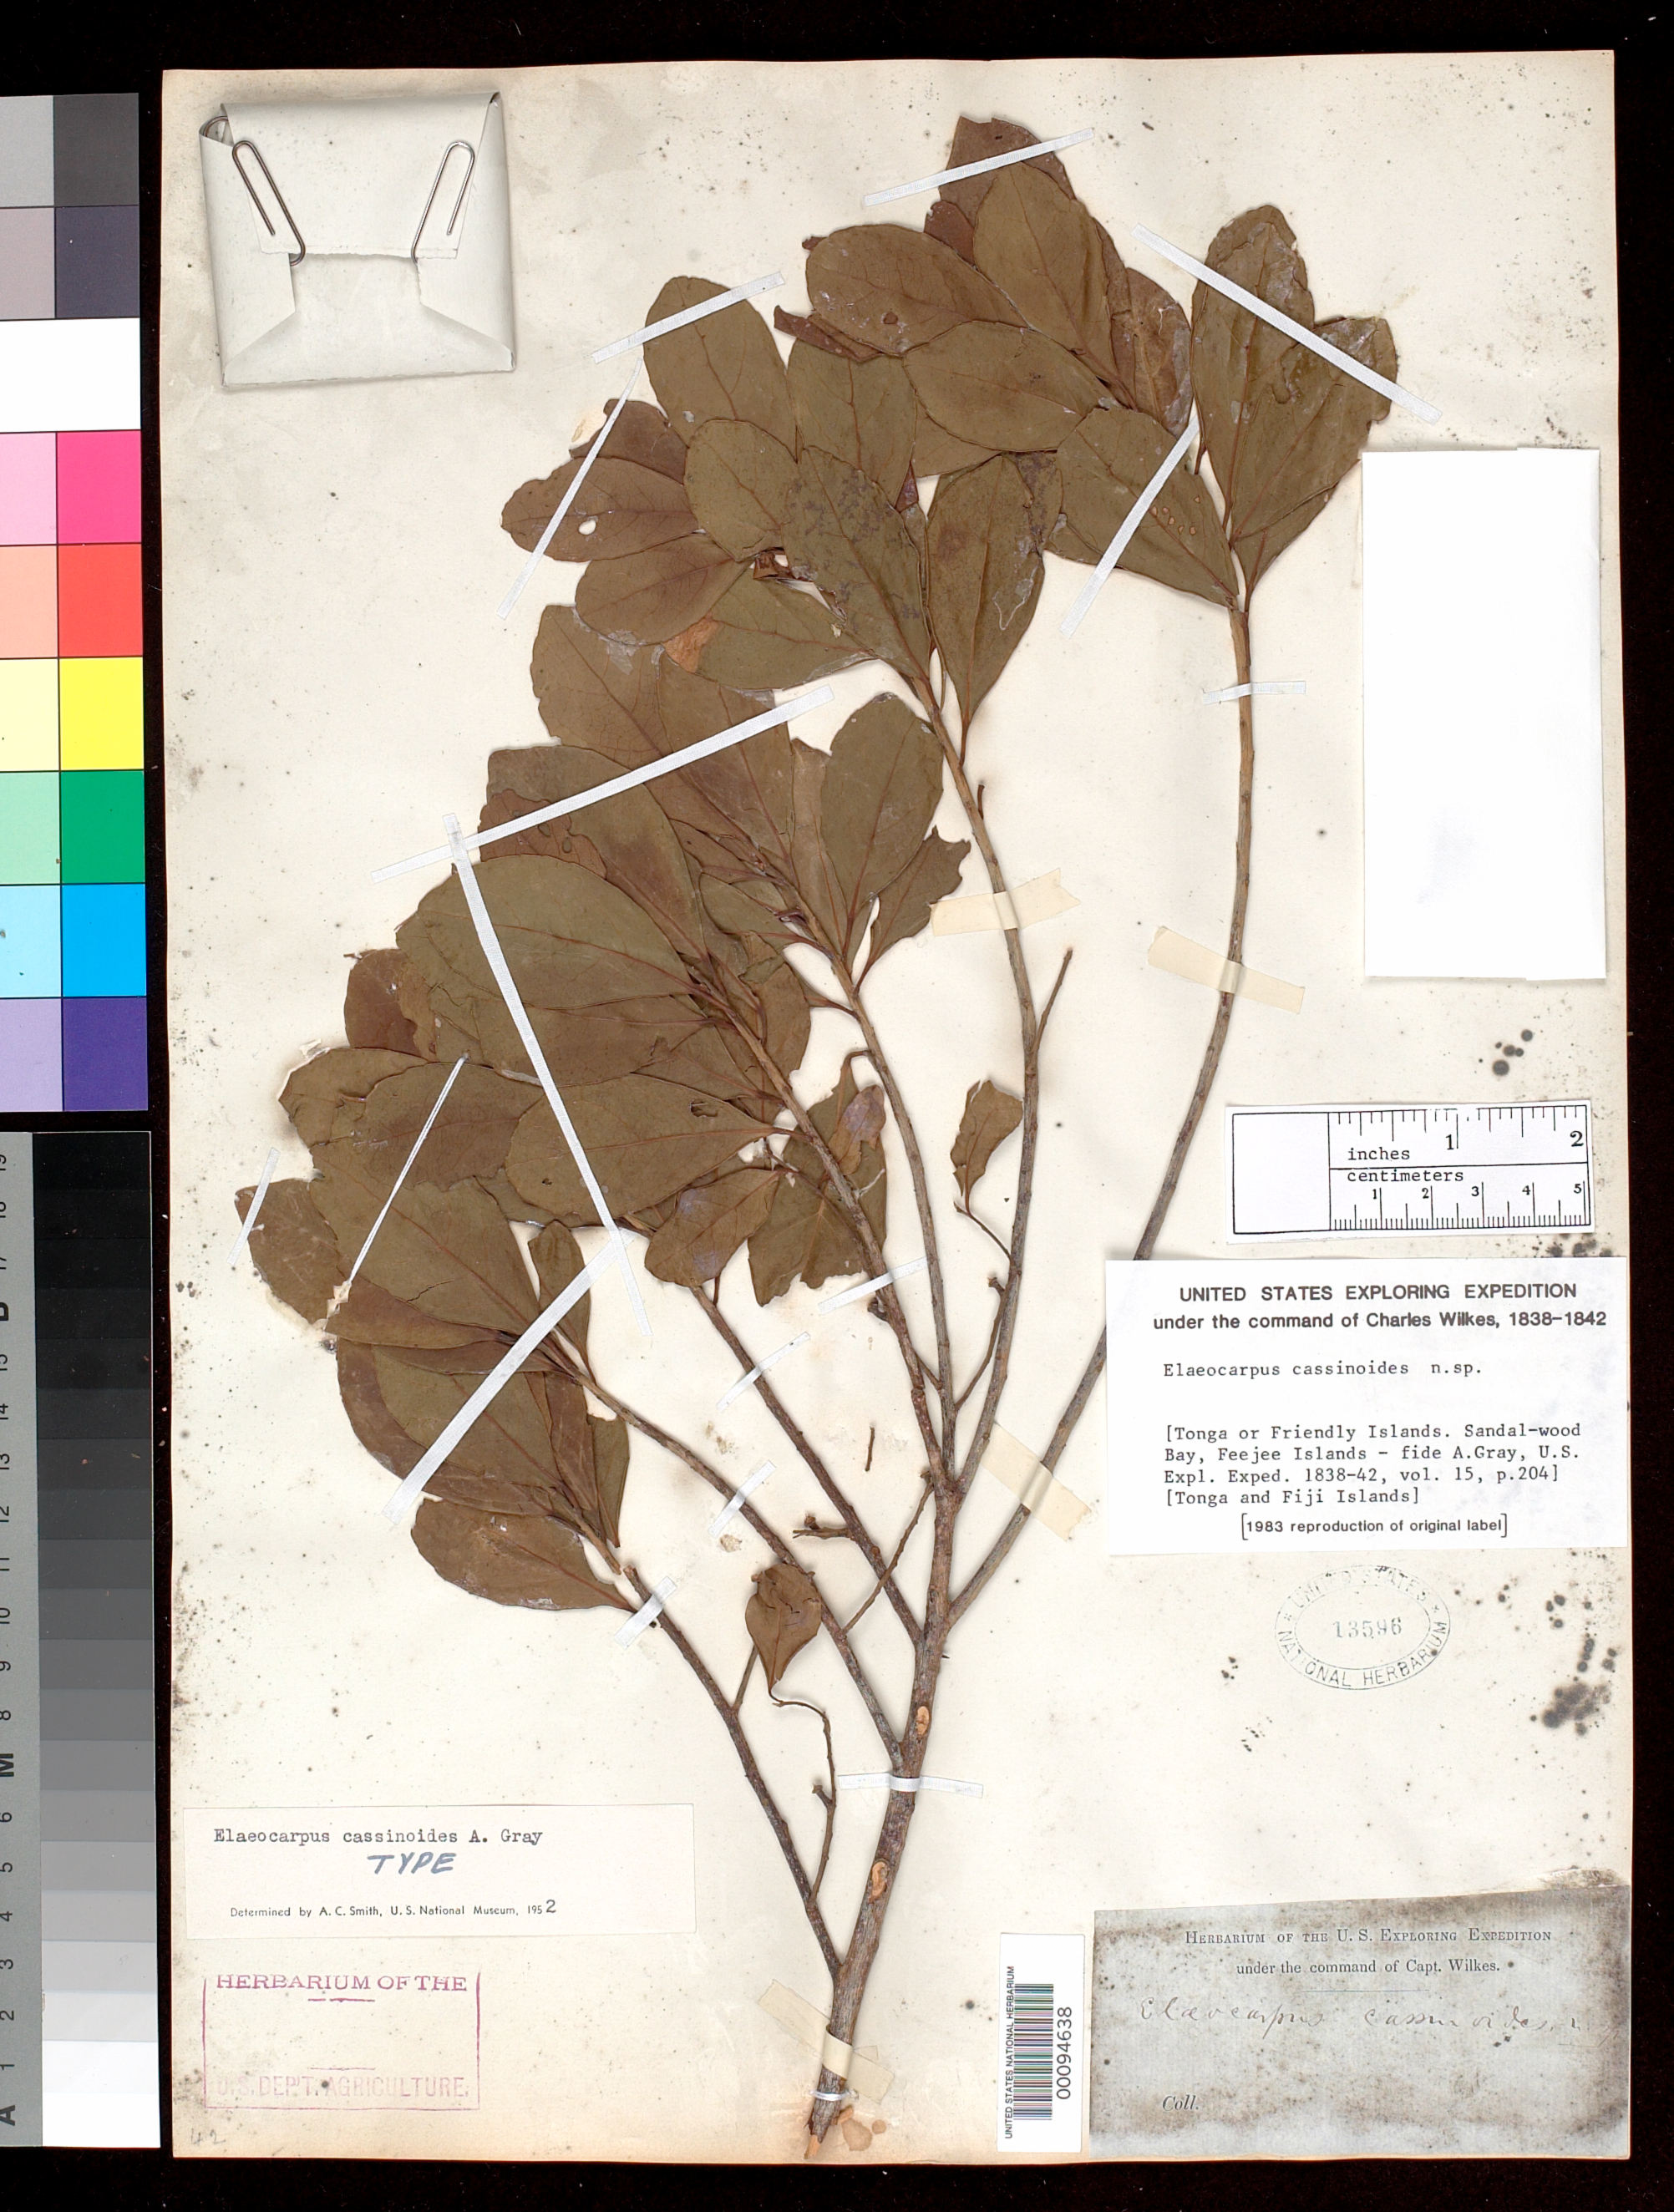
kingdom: Plantae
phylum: Tracheophyta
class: Magnoliopsida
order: Oxalidales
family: Elaeocarpaceae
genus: Elaeocarpus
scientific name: Elaeocarpus cassinoides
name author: A. Gray in Wilkes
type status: Holotype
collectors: Wilkes Explor. Exped.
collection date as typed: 1838 to -- --- 1842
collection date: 1838/1842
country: Tonga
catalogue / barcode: US 13596